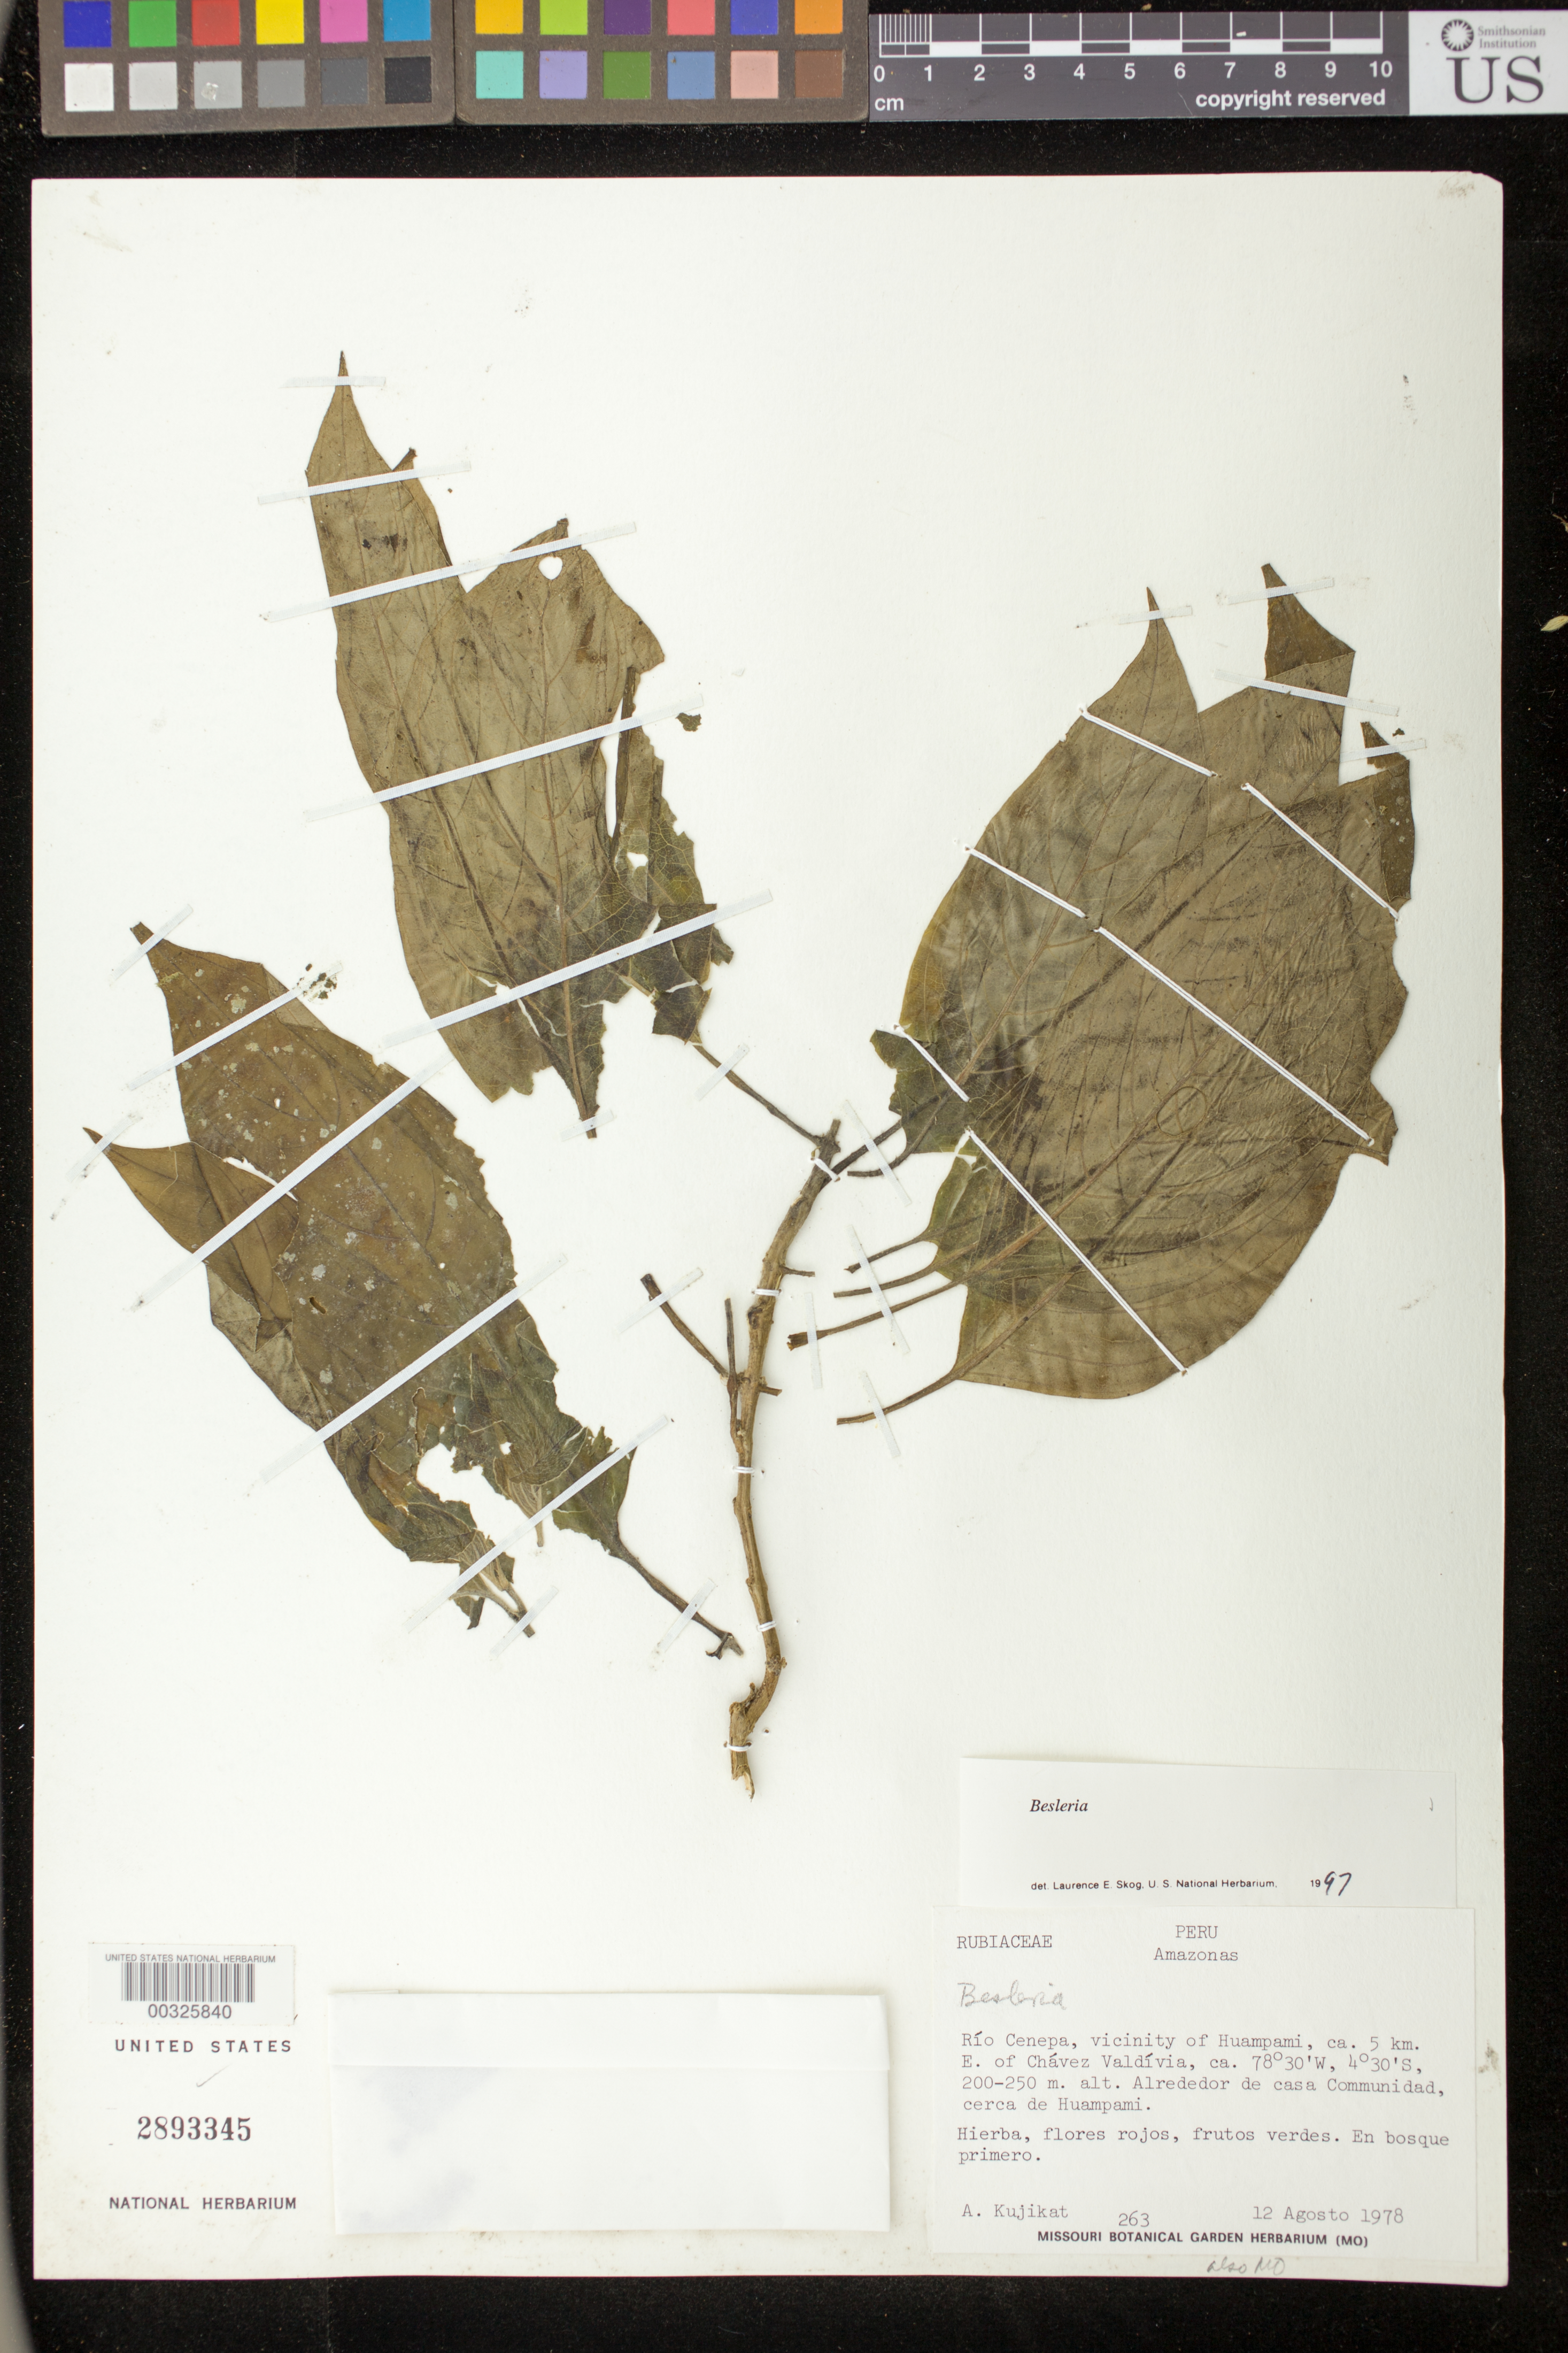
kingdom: Plantae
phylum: Tracheophyta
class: Magnoliopsida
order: Lamiales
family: Gesneriaceae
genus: Besleria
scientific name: Besleria sp.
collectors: A. Kujikat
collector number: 263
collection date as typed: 12 Aug 1978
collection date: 1978-08-12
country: Peru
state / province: Amazonas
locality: Río Cenepa, vicinity of Huampami, ca. 5 km E of Chávez Valdívia; alrededor de casa Communidad, cerca de Huampami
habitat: Bosque primero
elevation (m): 200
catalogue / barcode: US 2893345